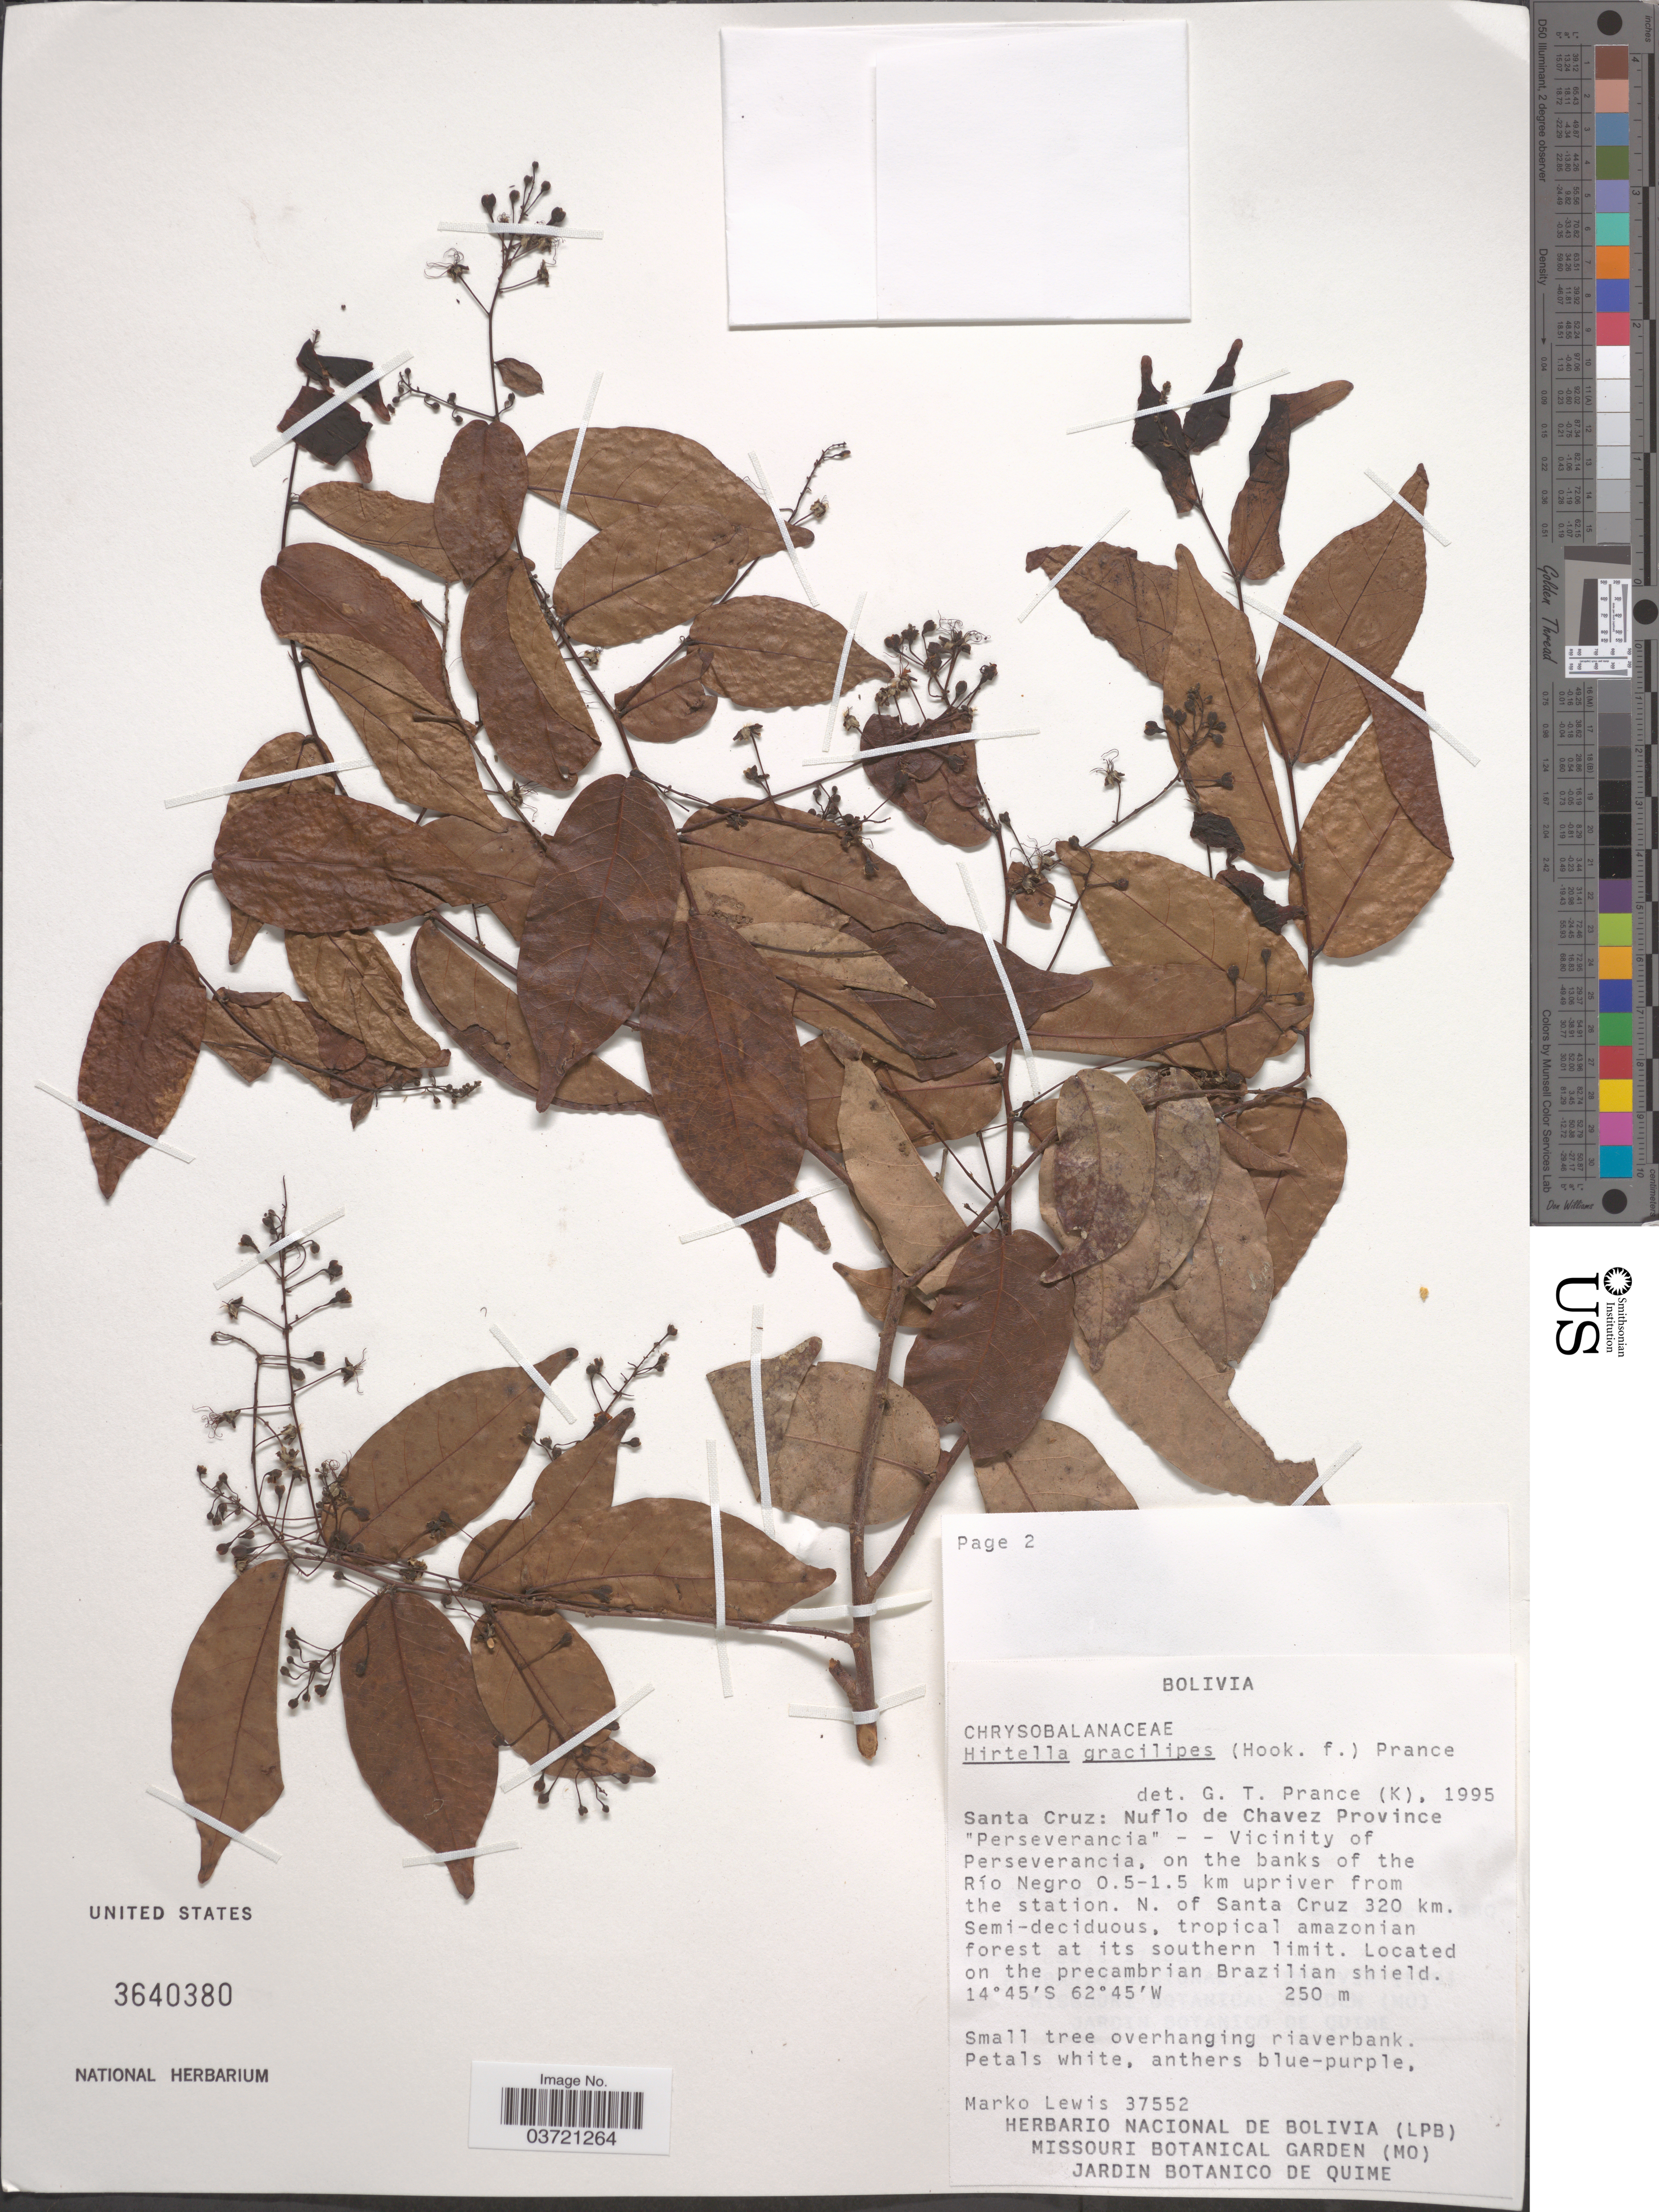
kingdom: Plantae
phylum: Tracheophyta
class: Magnoliopsida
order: Malpighiales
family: Chrysobalanaceae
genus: Hirtella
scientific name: Hirtella gracilipes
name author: (Hook. f.) Prance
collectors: M. A. Lewis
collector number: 37552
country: Bolivia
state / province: Santa Cruz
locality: Nuflo de Chavez Province. "Perseverancia" -- Vicinity of Perseverancia, on the banks of the Río Negro 0.5-1.5 km upriver from the station. N. of Santa Cruz 320 km. On the precambrian Brazilian shield.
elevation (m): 250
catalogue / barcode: US 3640380